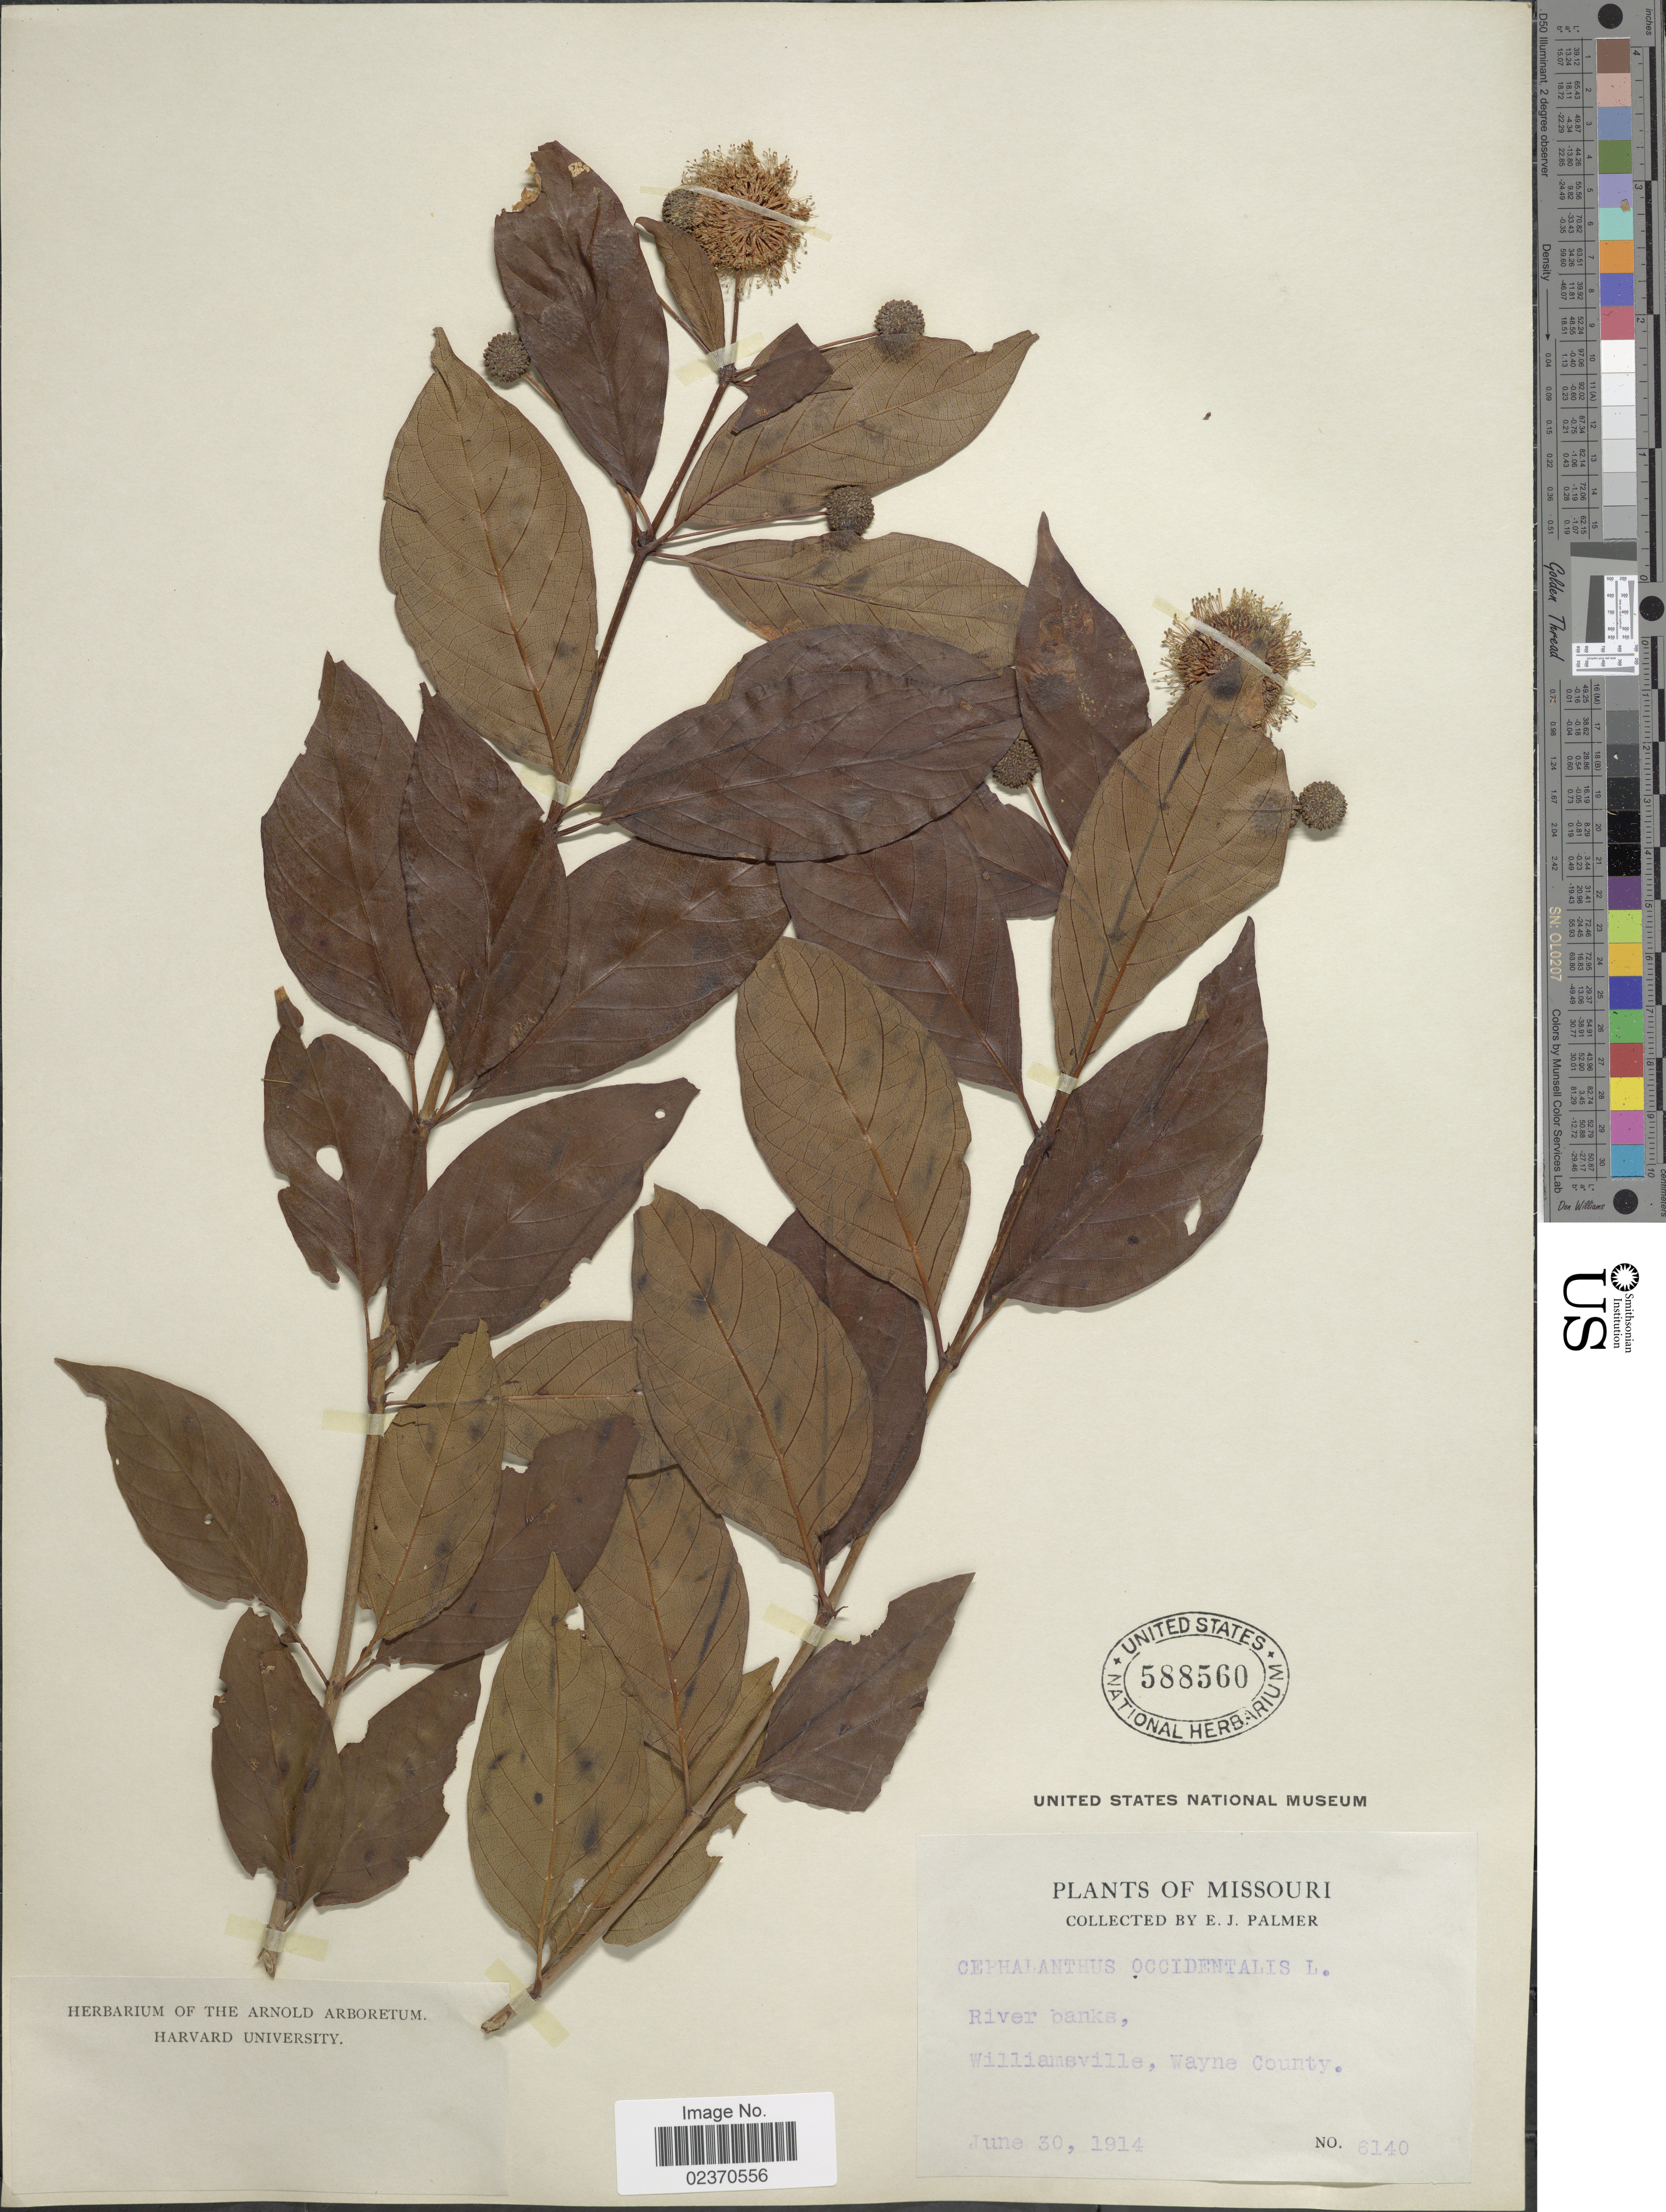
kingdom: Plantae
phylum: Tracheophyta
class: Magnoliopsida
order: Gentianales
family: Rubiaceae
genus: Cephalanthus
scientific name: Cephalanthus occidentalis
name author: L.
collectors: E. J. Palmer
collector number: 6140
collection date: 1914-06-30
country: United States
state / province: Missouri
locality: Williamsville, Wayne County, River banks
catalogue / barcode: US 588560